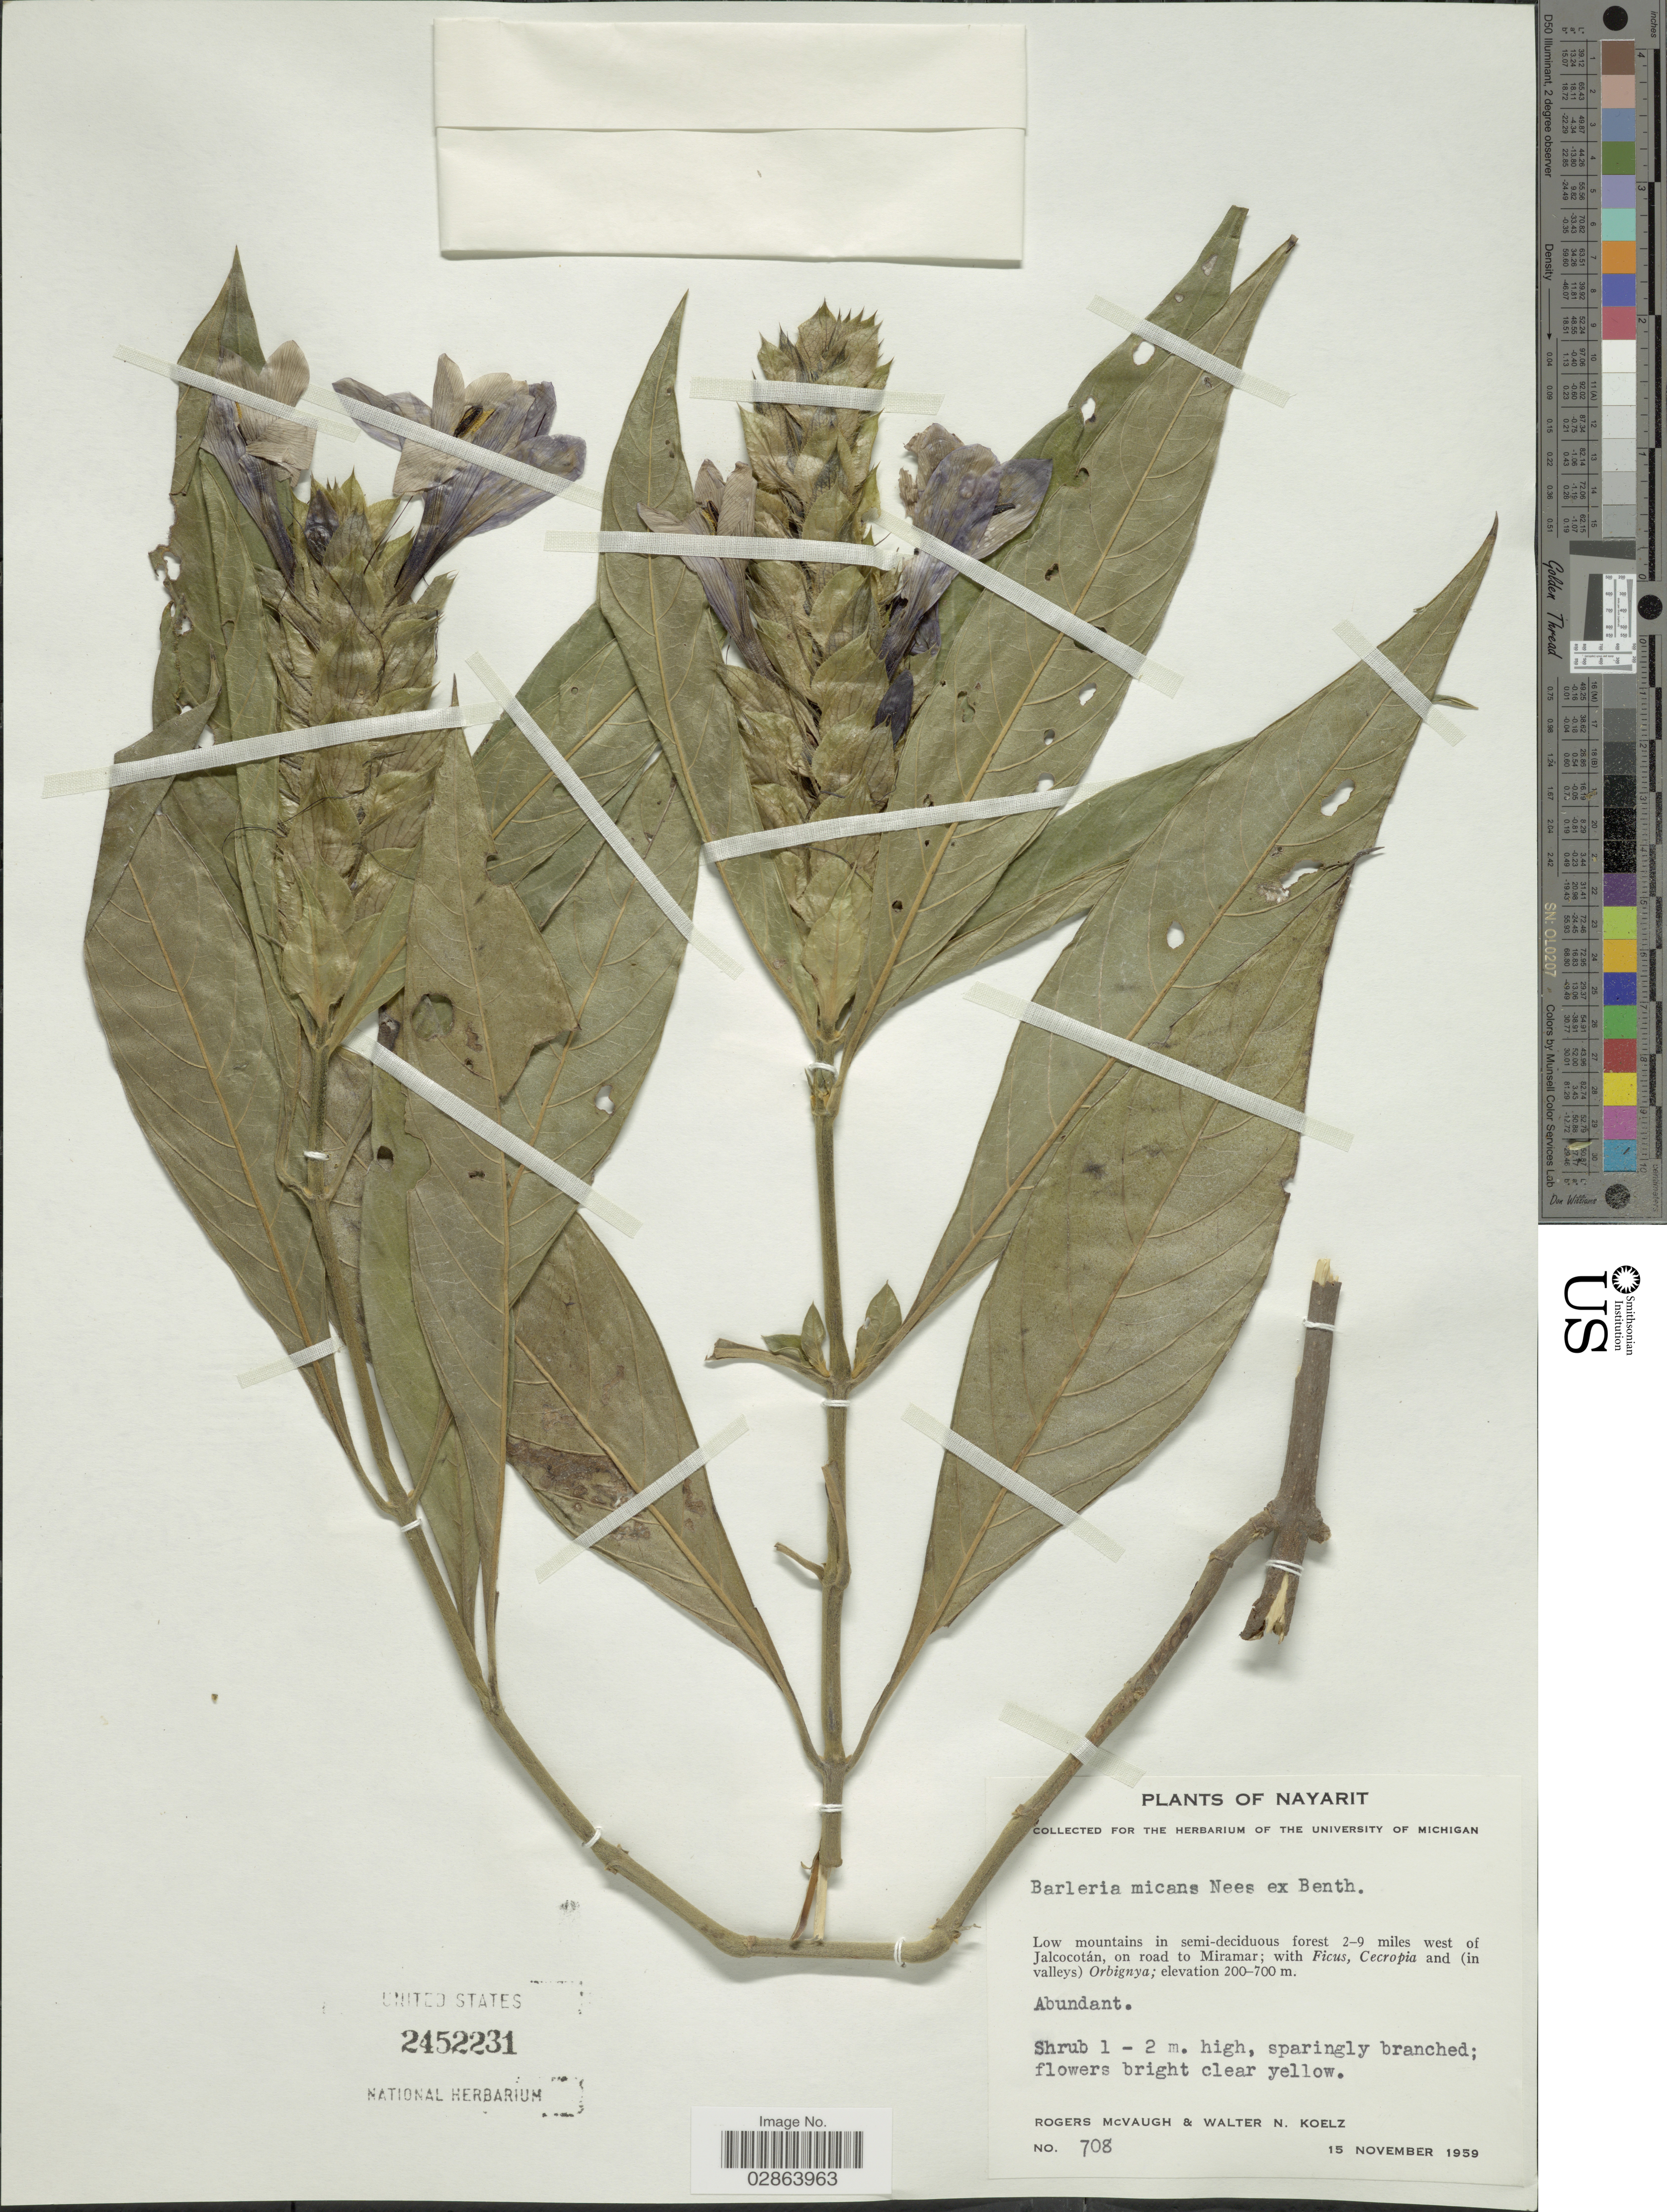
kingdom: Plantae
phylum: Tracheophyta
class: Magnoliopsida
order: Lamiales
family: Acanthaceae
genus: Barleria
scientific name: Barleria oenotheroides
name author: Dum. Cours.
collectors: R. McVaugh & W. N. Koelz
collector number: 708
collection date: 1959-11-15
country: Mexico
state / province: Nayarit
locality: Low mountains in semi-deciduous forest 2-9 miles west of Jalcocotán, on road to Miramar.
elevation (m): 200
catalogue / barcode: US 2452231